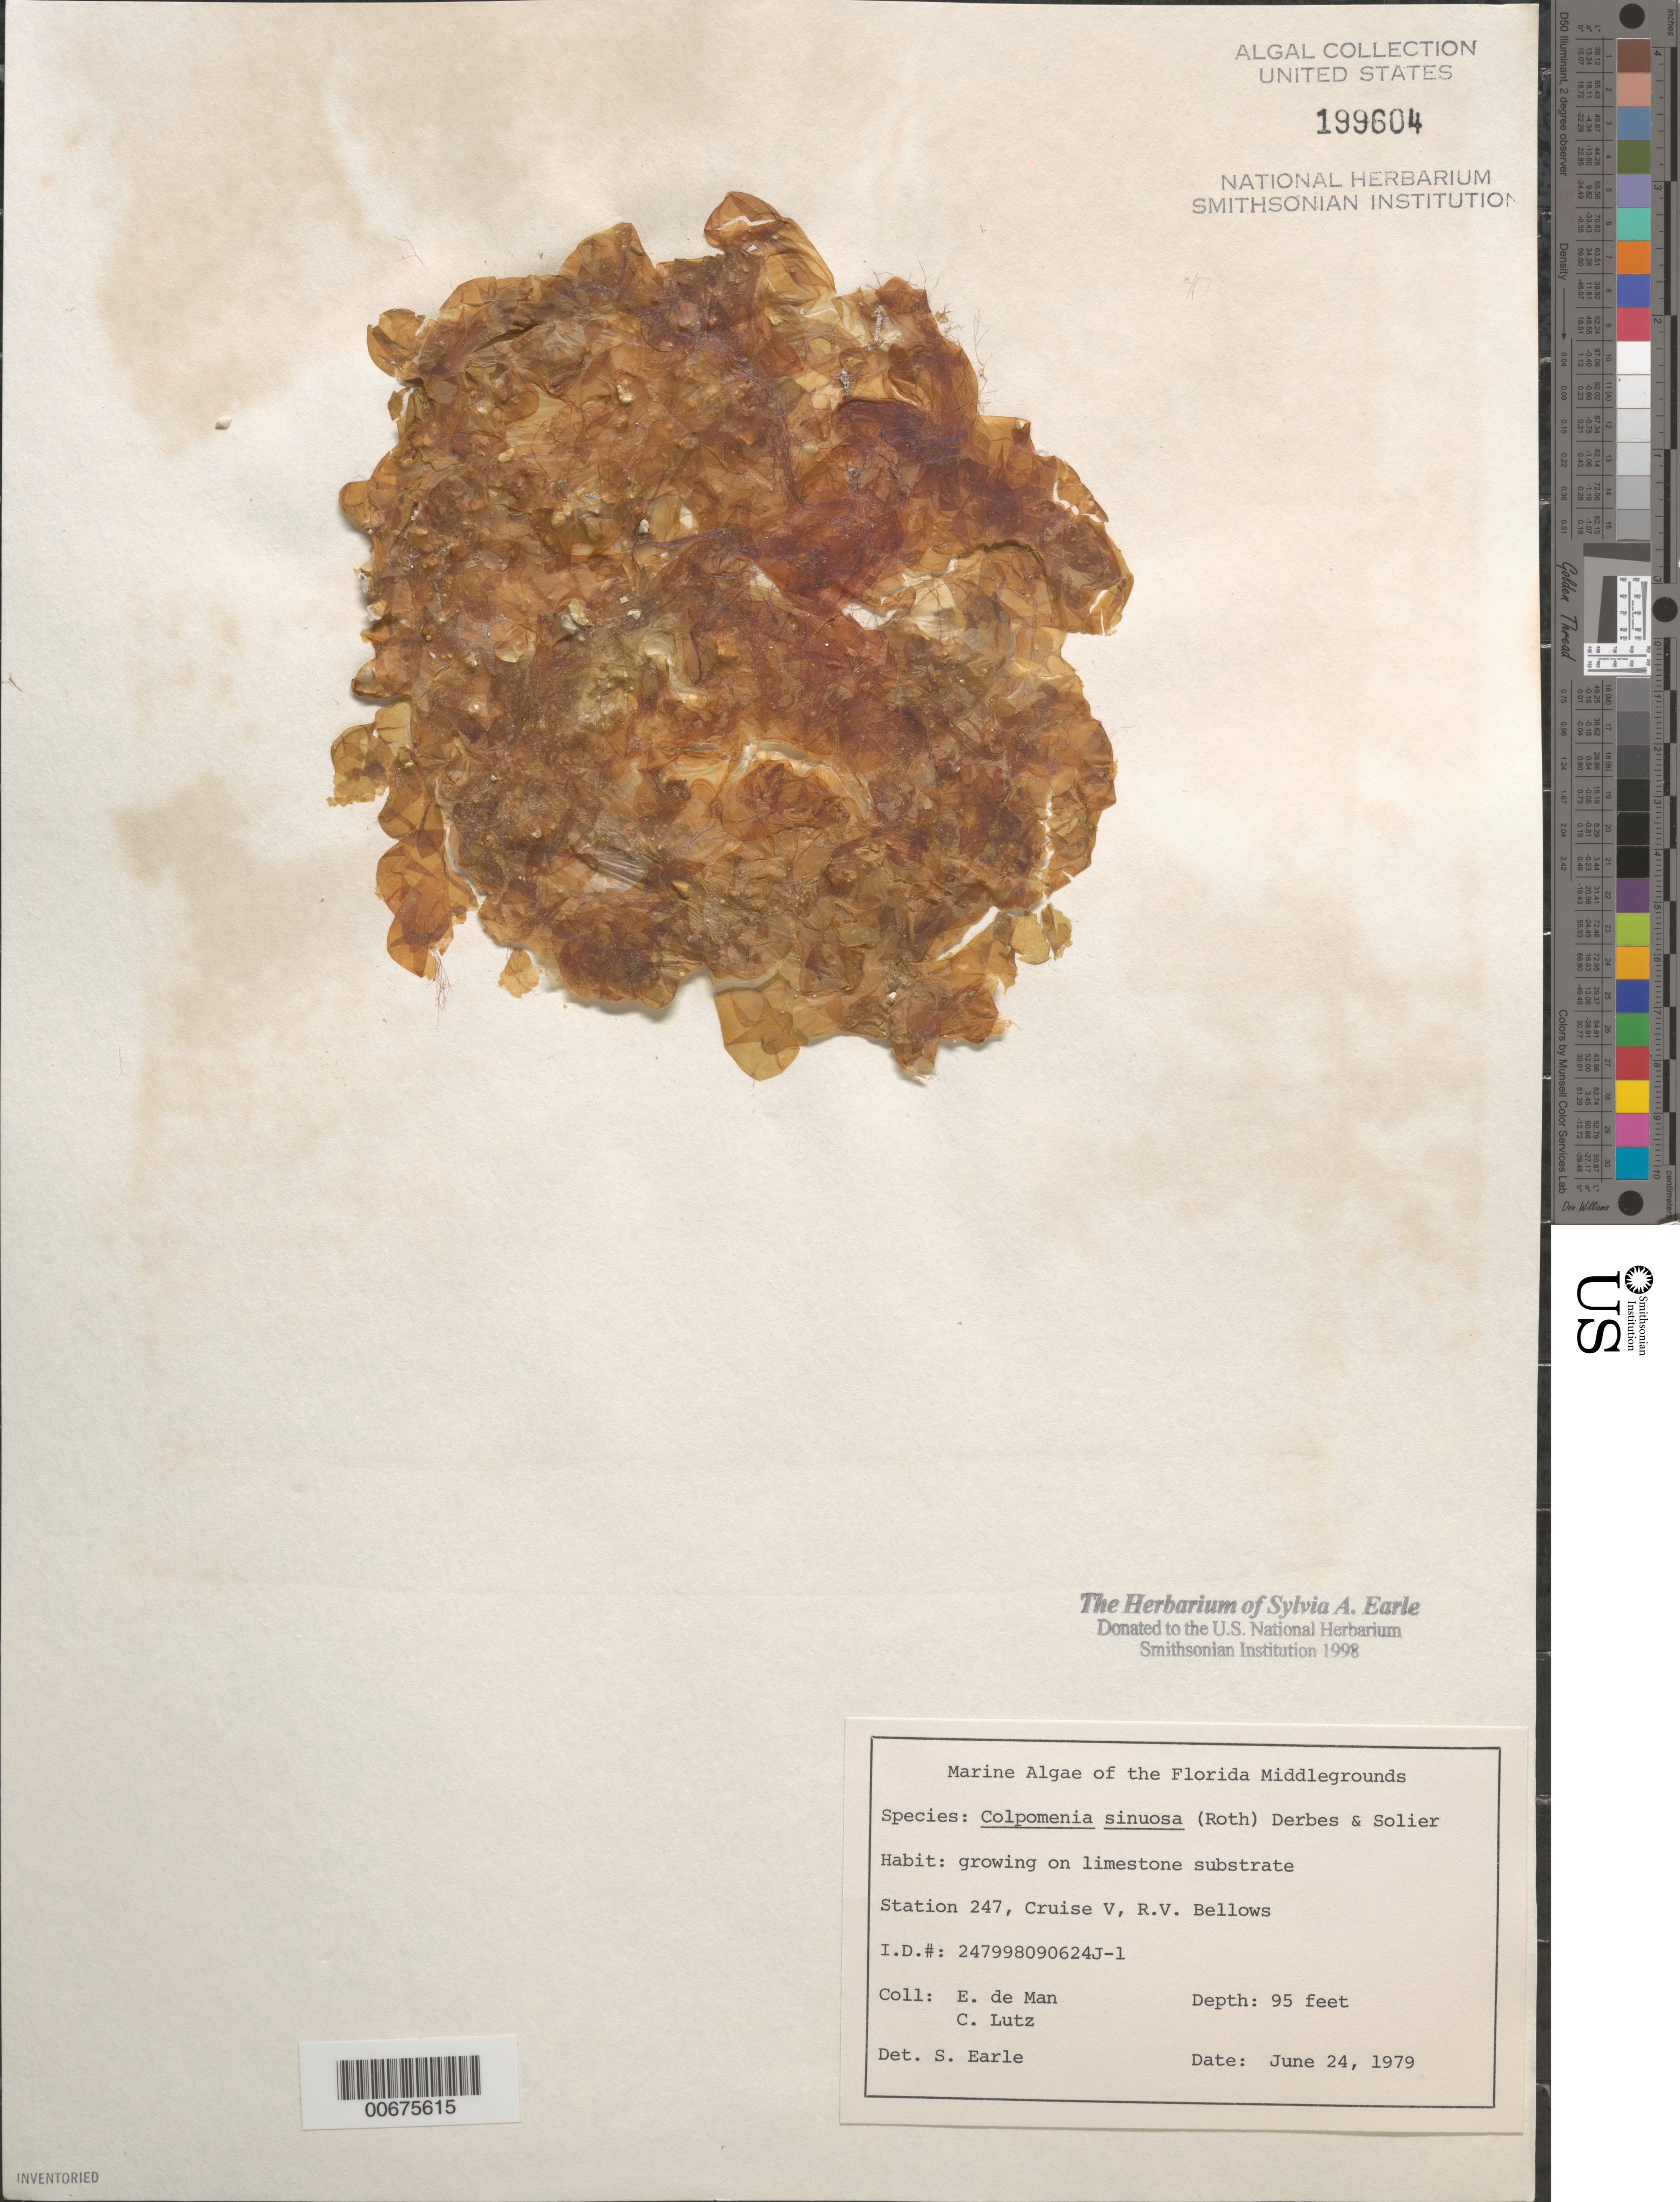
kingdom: Chromista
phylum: Ochrophyta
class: Phaeophyceae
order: Scytosiphonales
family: Scytosiphonaceae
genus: Colpomenia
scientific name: Colpomenia sinuosa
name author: (K. Mert. ex Roth) Derbes & Solier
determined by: Earle, S. A.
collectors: E. de Man & C. Lutz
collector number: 247998090624j-1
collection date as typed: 24 Jun 1979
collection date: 1979-06-24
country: United States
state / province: Florida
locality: Florida Middle Grounds, Gulf of Mexico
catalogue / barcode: US 199604